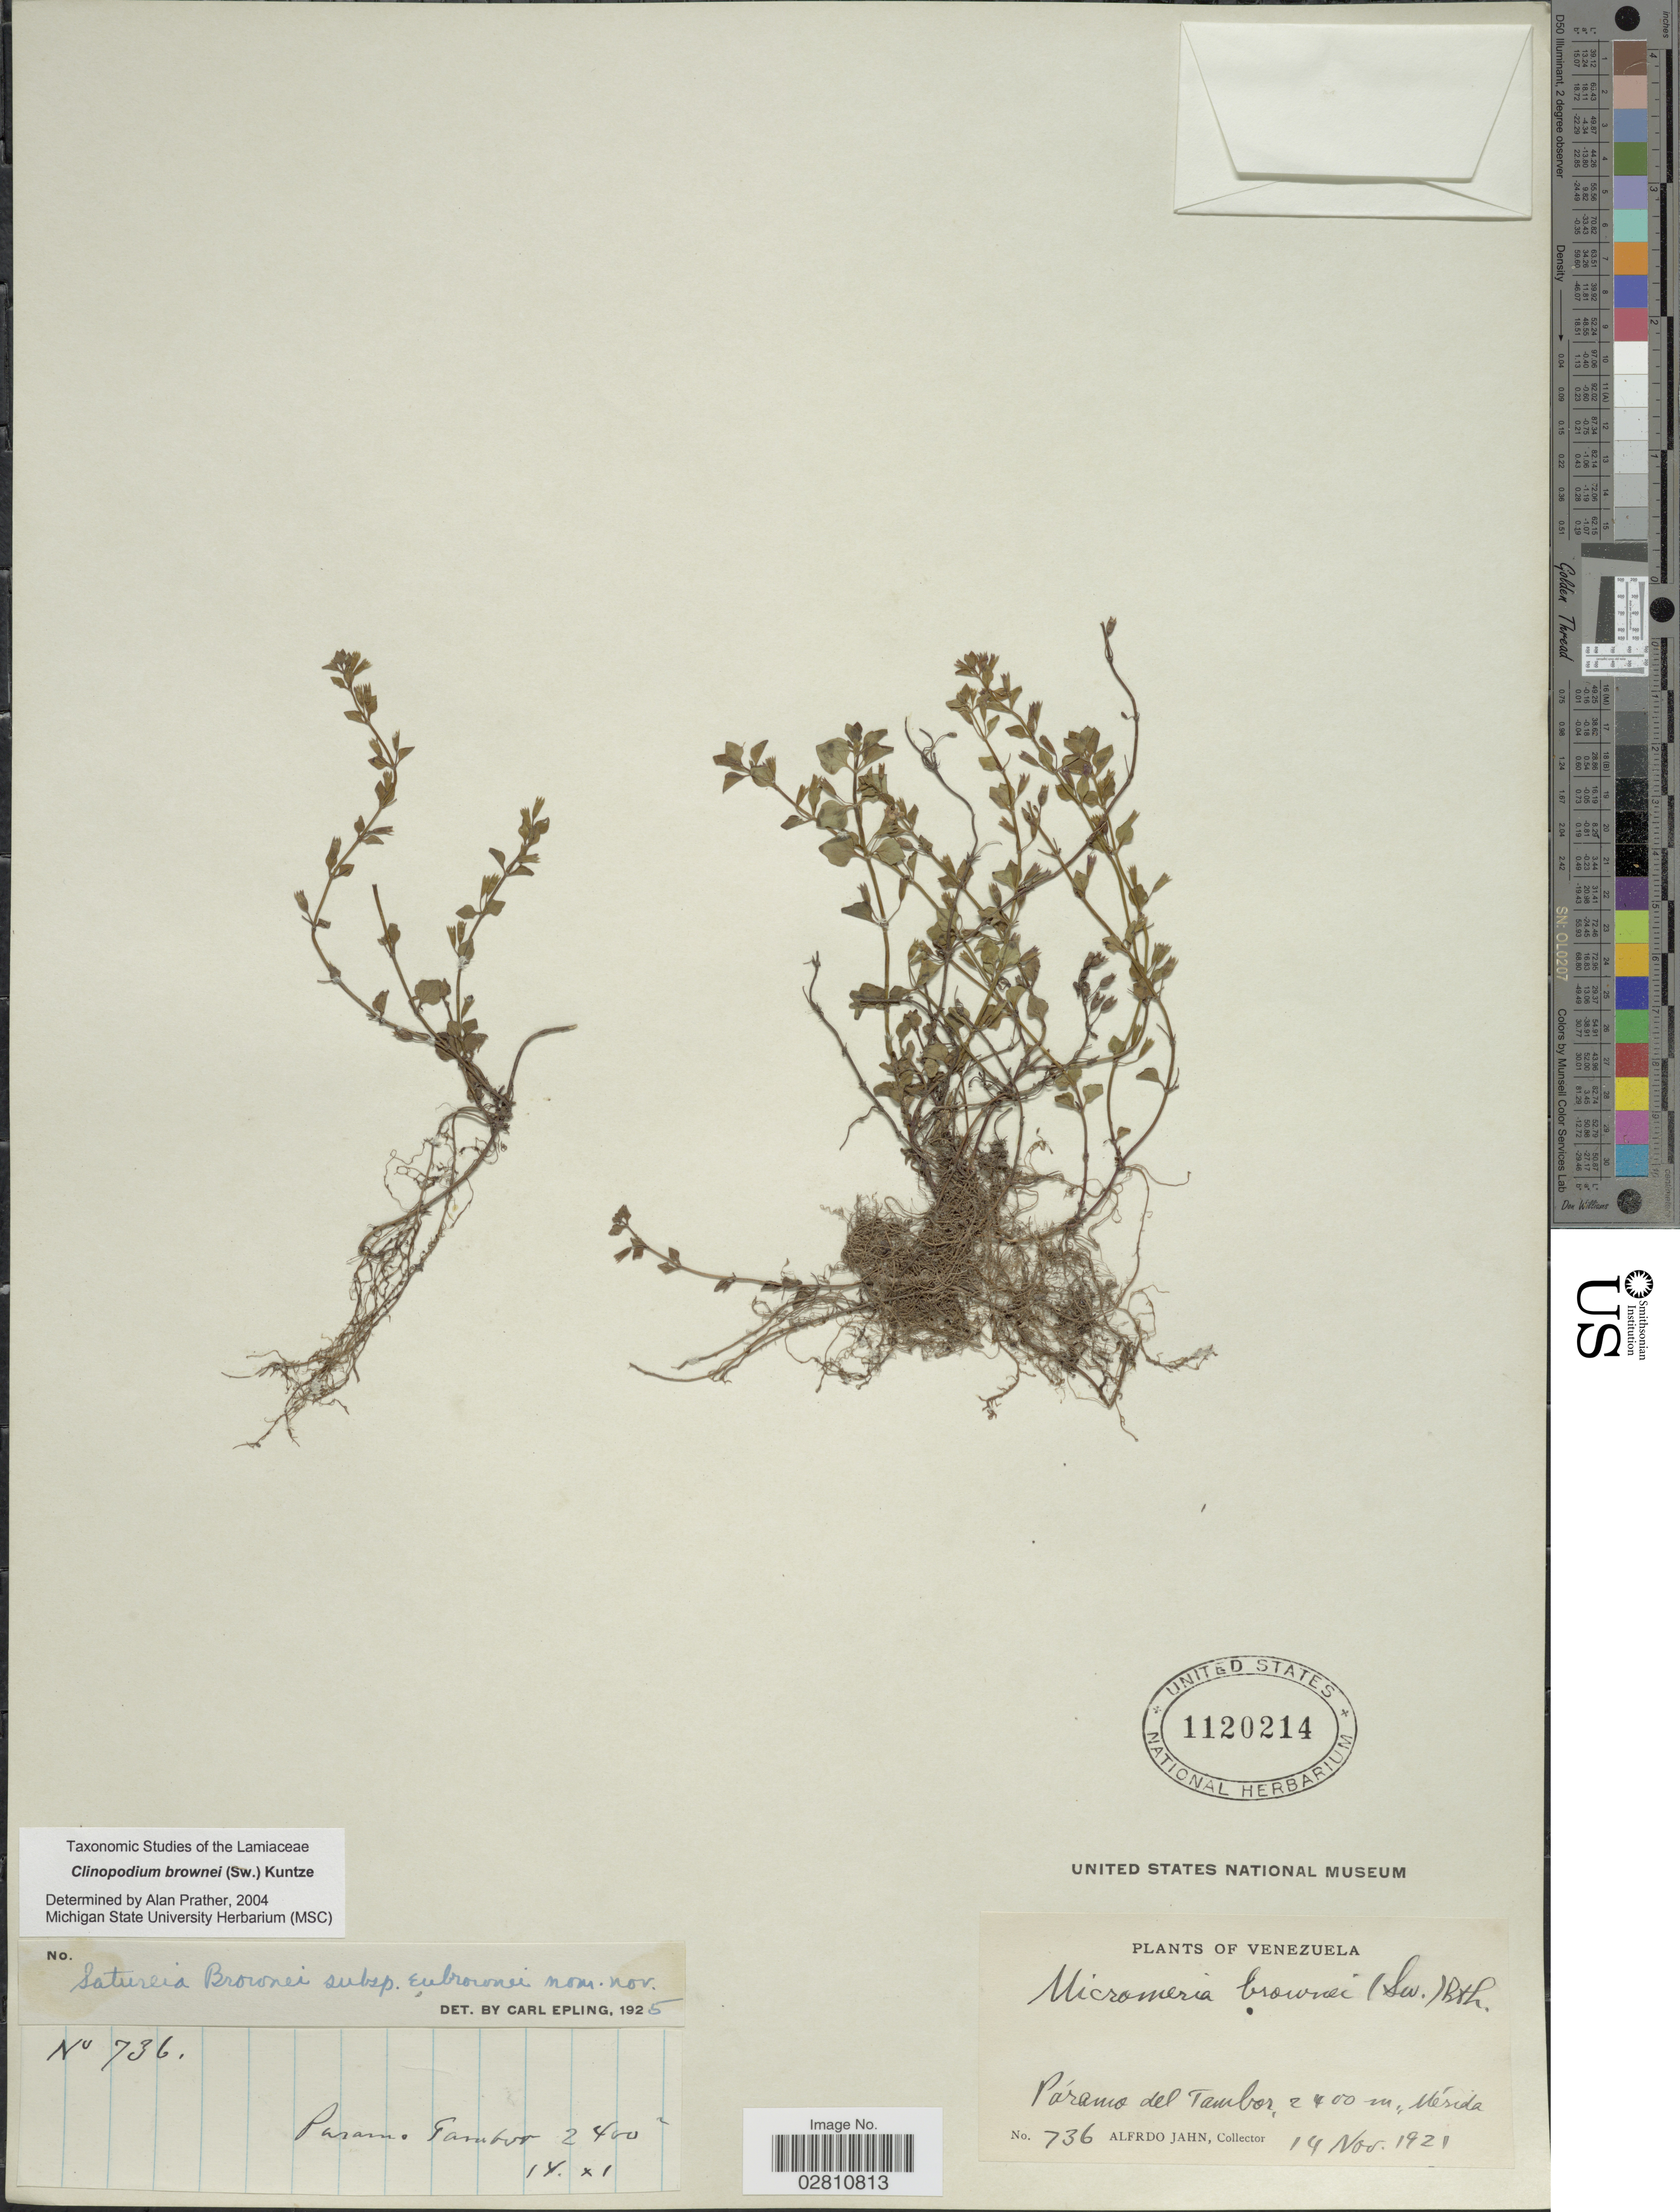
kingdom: Plantae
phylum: Tracheophyta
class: Magnoliopsida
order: Lamiales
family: Lamiaceae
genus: Clinopodium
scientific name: Clinopodium brownei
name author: (Sw.) Kuntze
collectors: A. Jahn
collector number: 736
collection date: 1921-11-14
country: Venezuela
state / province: Mérida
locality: Páramo del Tambor.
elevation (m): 2400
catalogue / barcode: US 1120214